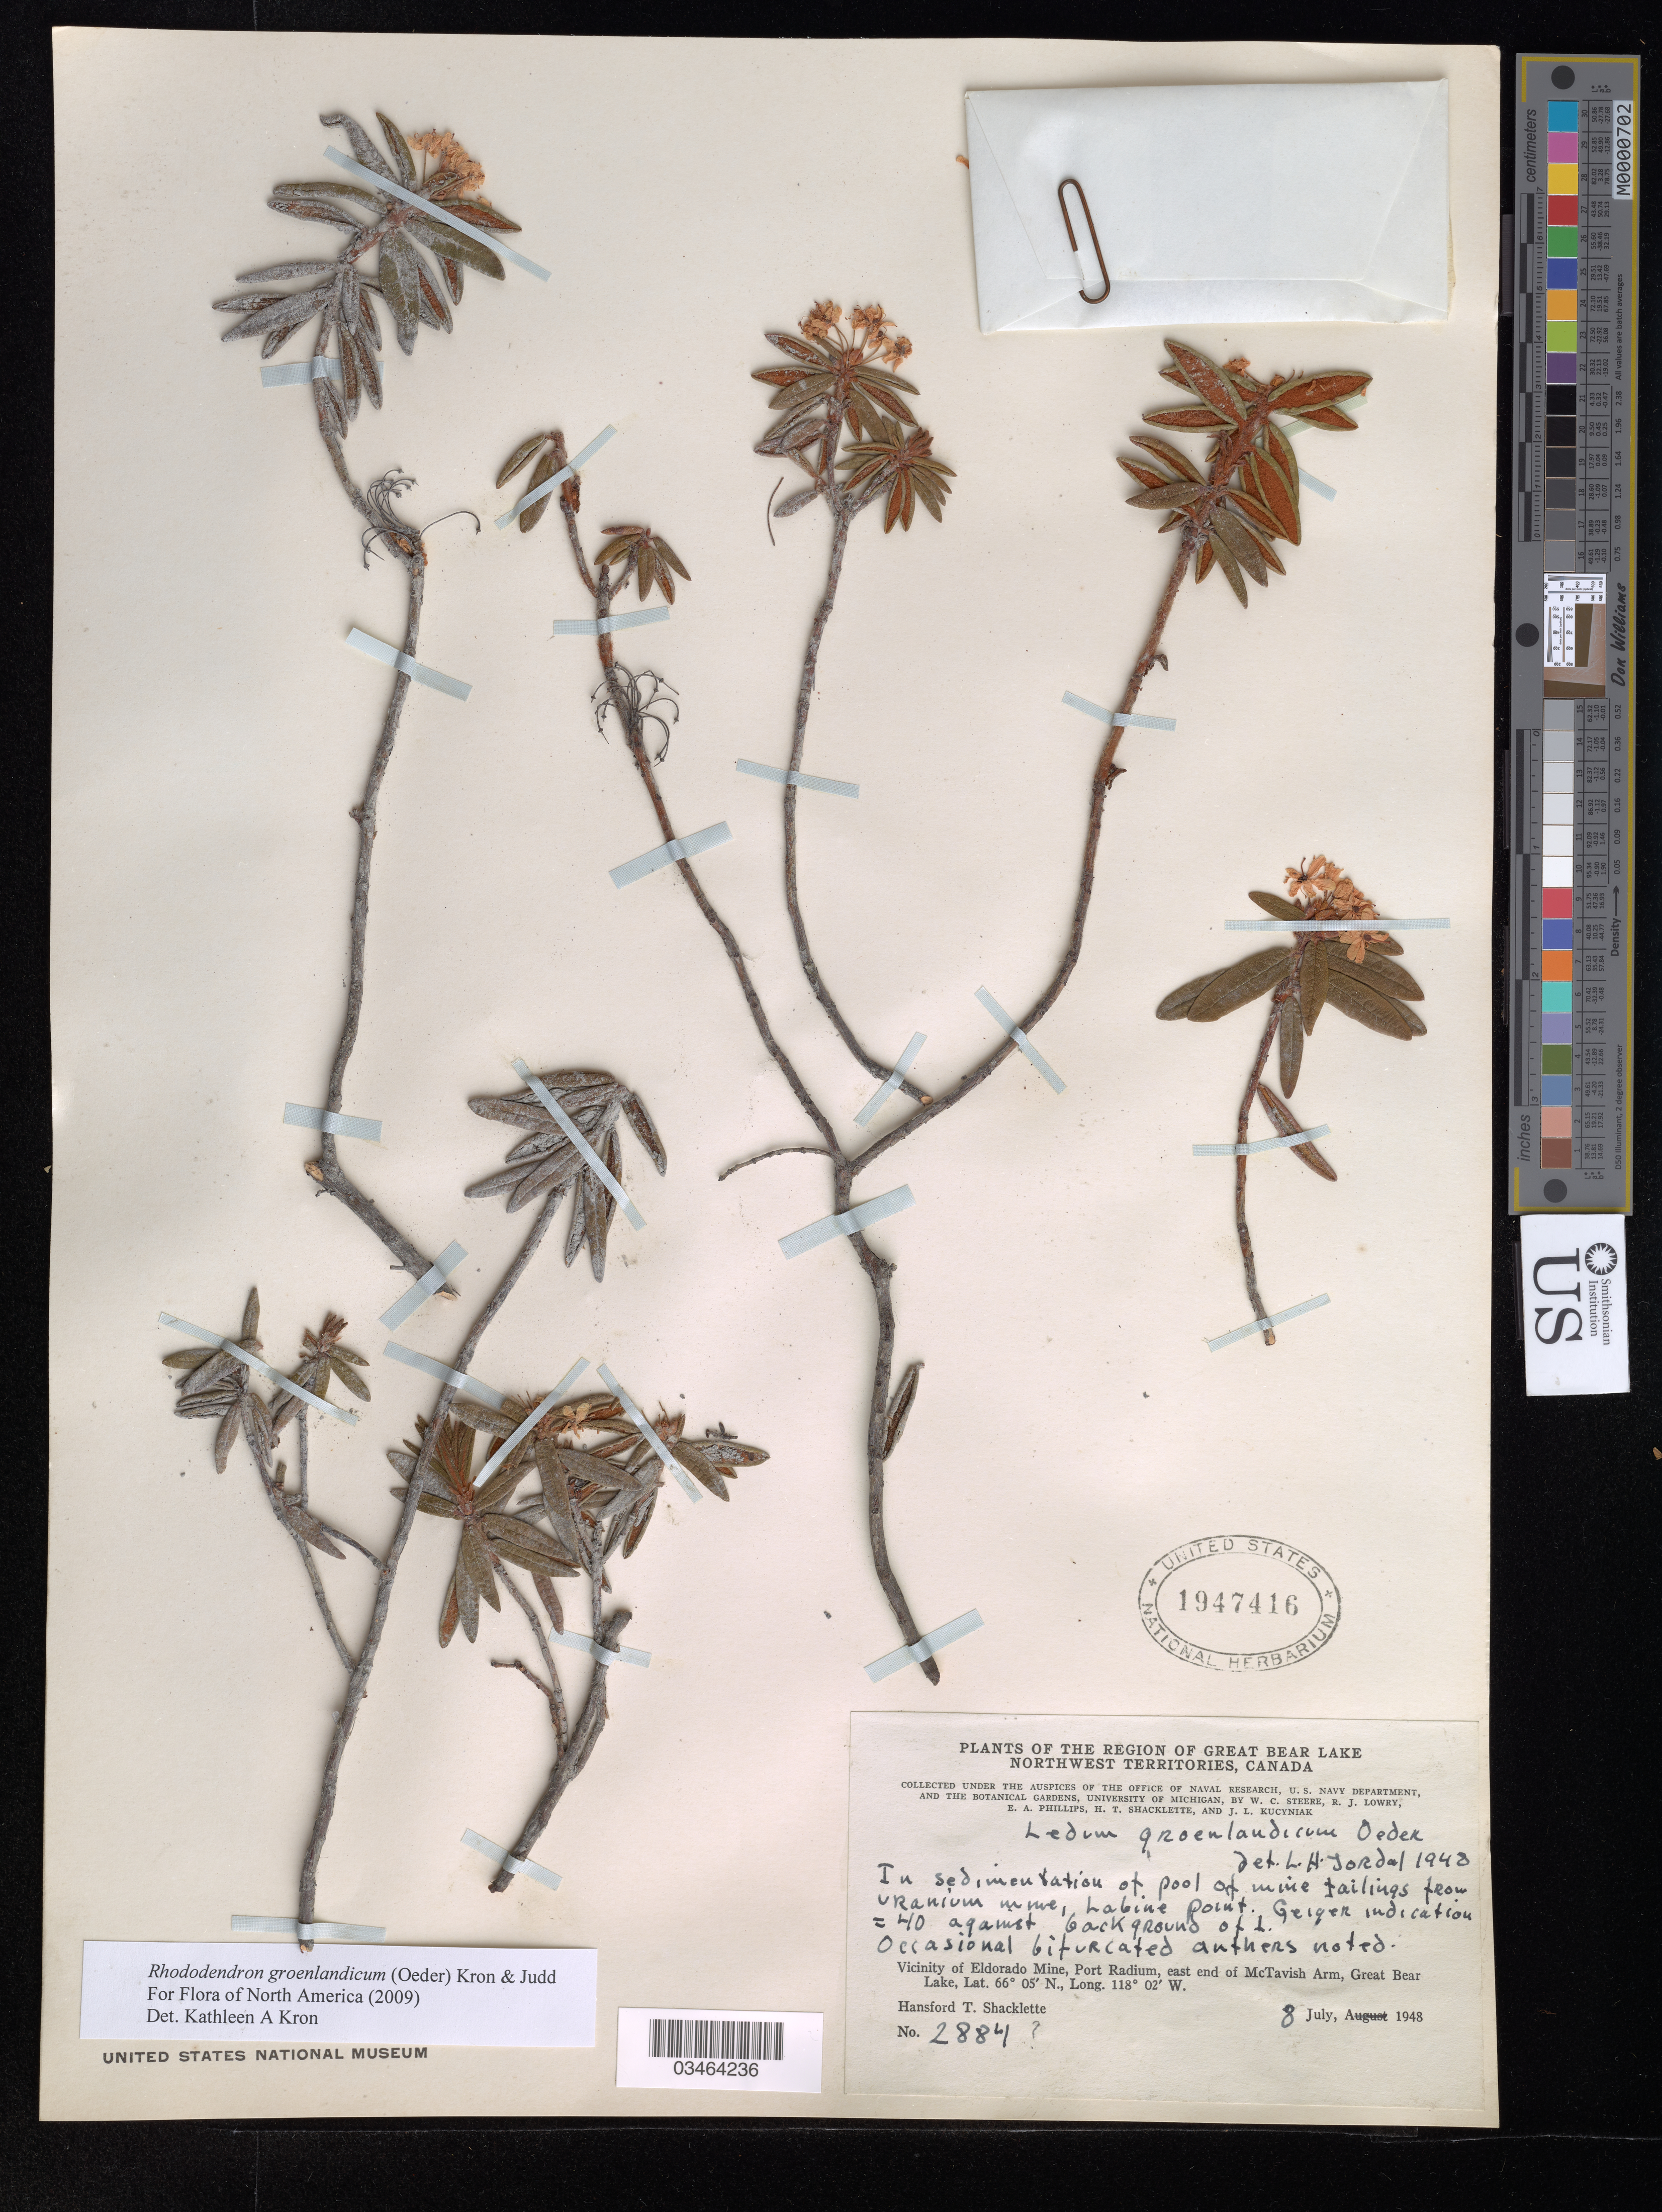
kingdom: Plantae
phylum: Tracheophyta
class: Magnoliopsida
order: Ericales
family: Ericaceae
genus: Rhododendron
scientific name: Rhododendron groenlandicum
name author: (Oeder) Kron & Judd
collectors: H. Shacklette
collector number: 2884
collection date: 1948-07-08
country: Canada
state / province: Northwest Territories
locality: The Region of Great Bear Lake. Vicinity of Eldorado Mine, Port Radium, east end of McTavish Arm, Great Bear Lake.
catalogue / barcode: US 1947416